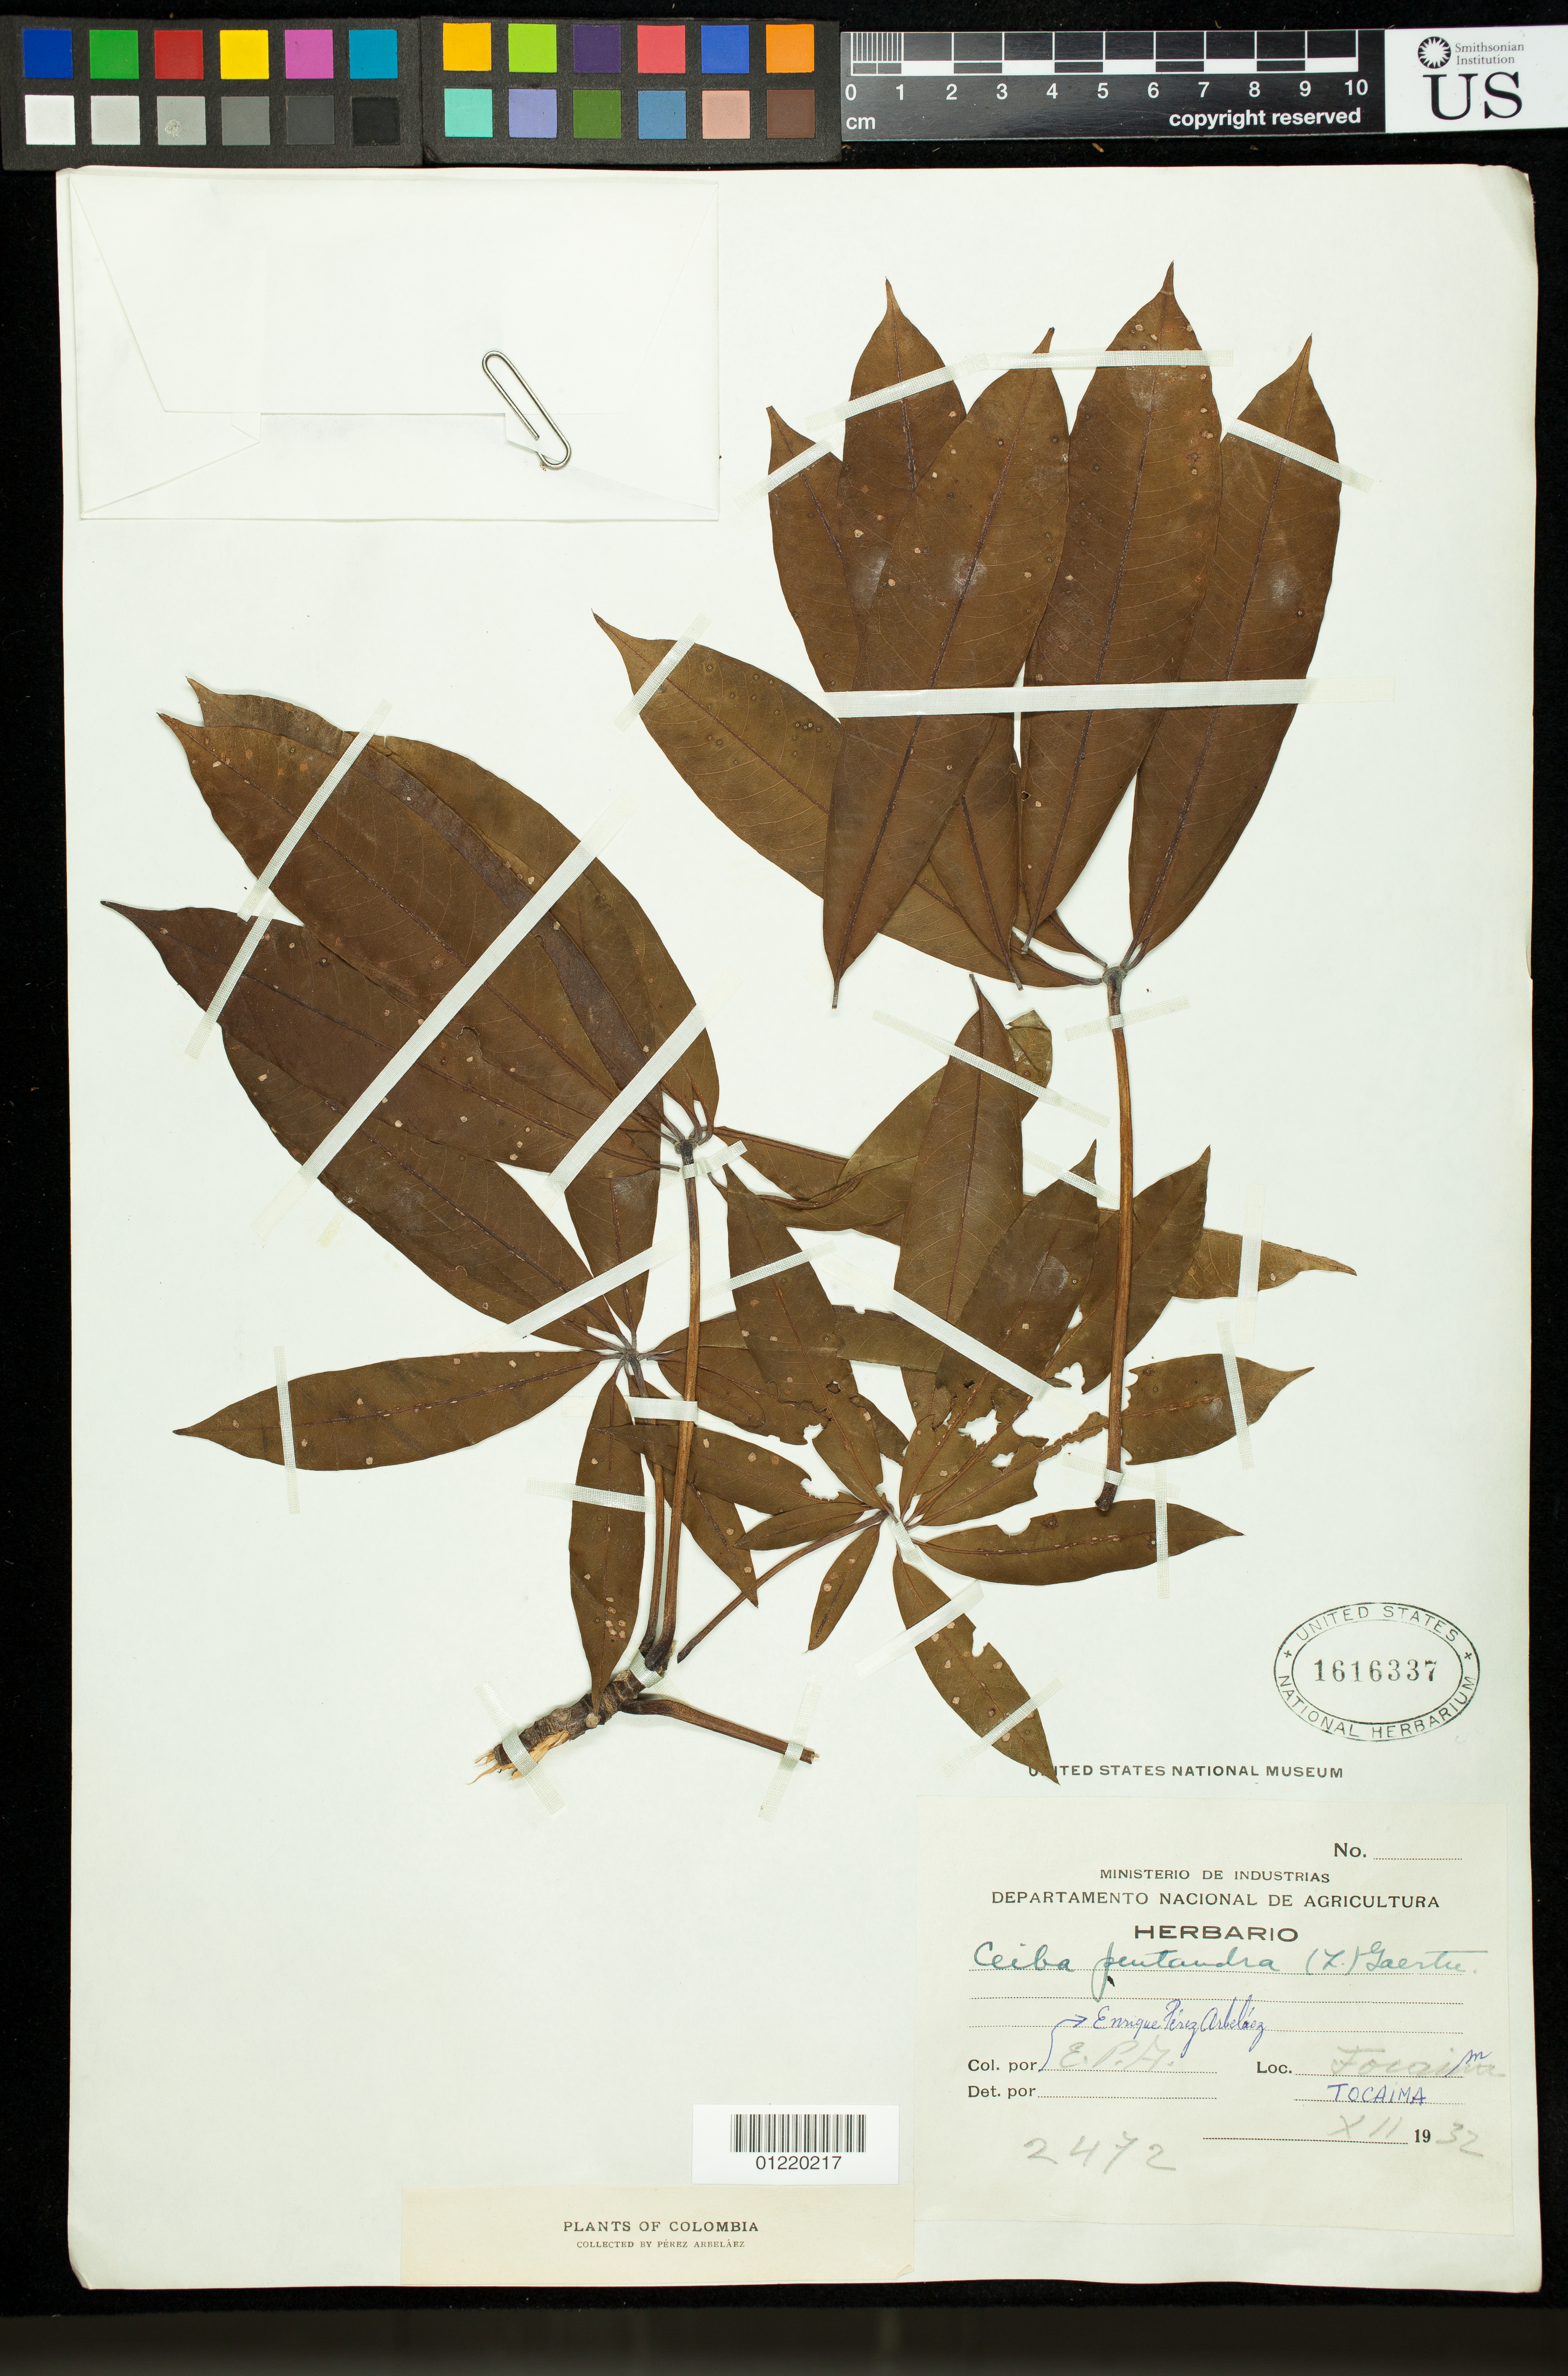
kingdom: Plantae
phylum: Tracheophyta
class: Magnoliopsida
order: Malvales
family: Malvaceae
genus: Ceiba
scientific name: Ceiba pentandra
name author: (L.) Gaertn.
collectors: E. Pérez Arbeláez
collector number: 2472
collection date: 1932-12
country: Colombia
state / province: Cundinamarca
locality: Tocaima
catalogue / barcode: US 1616337